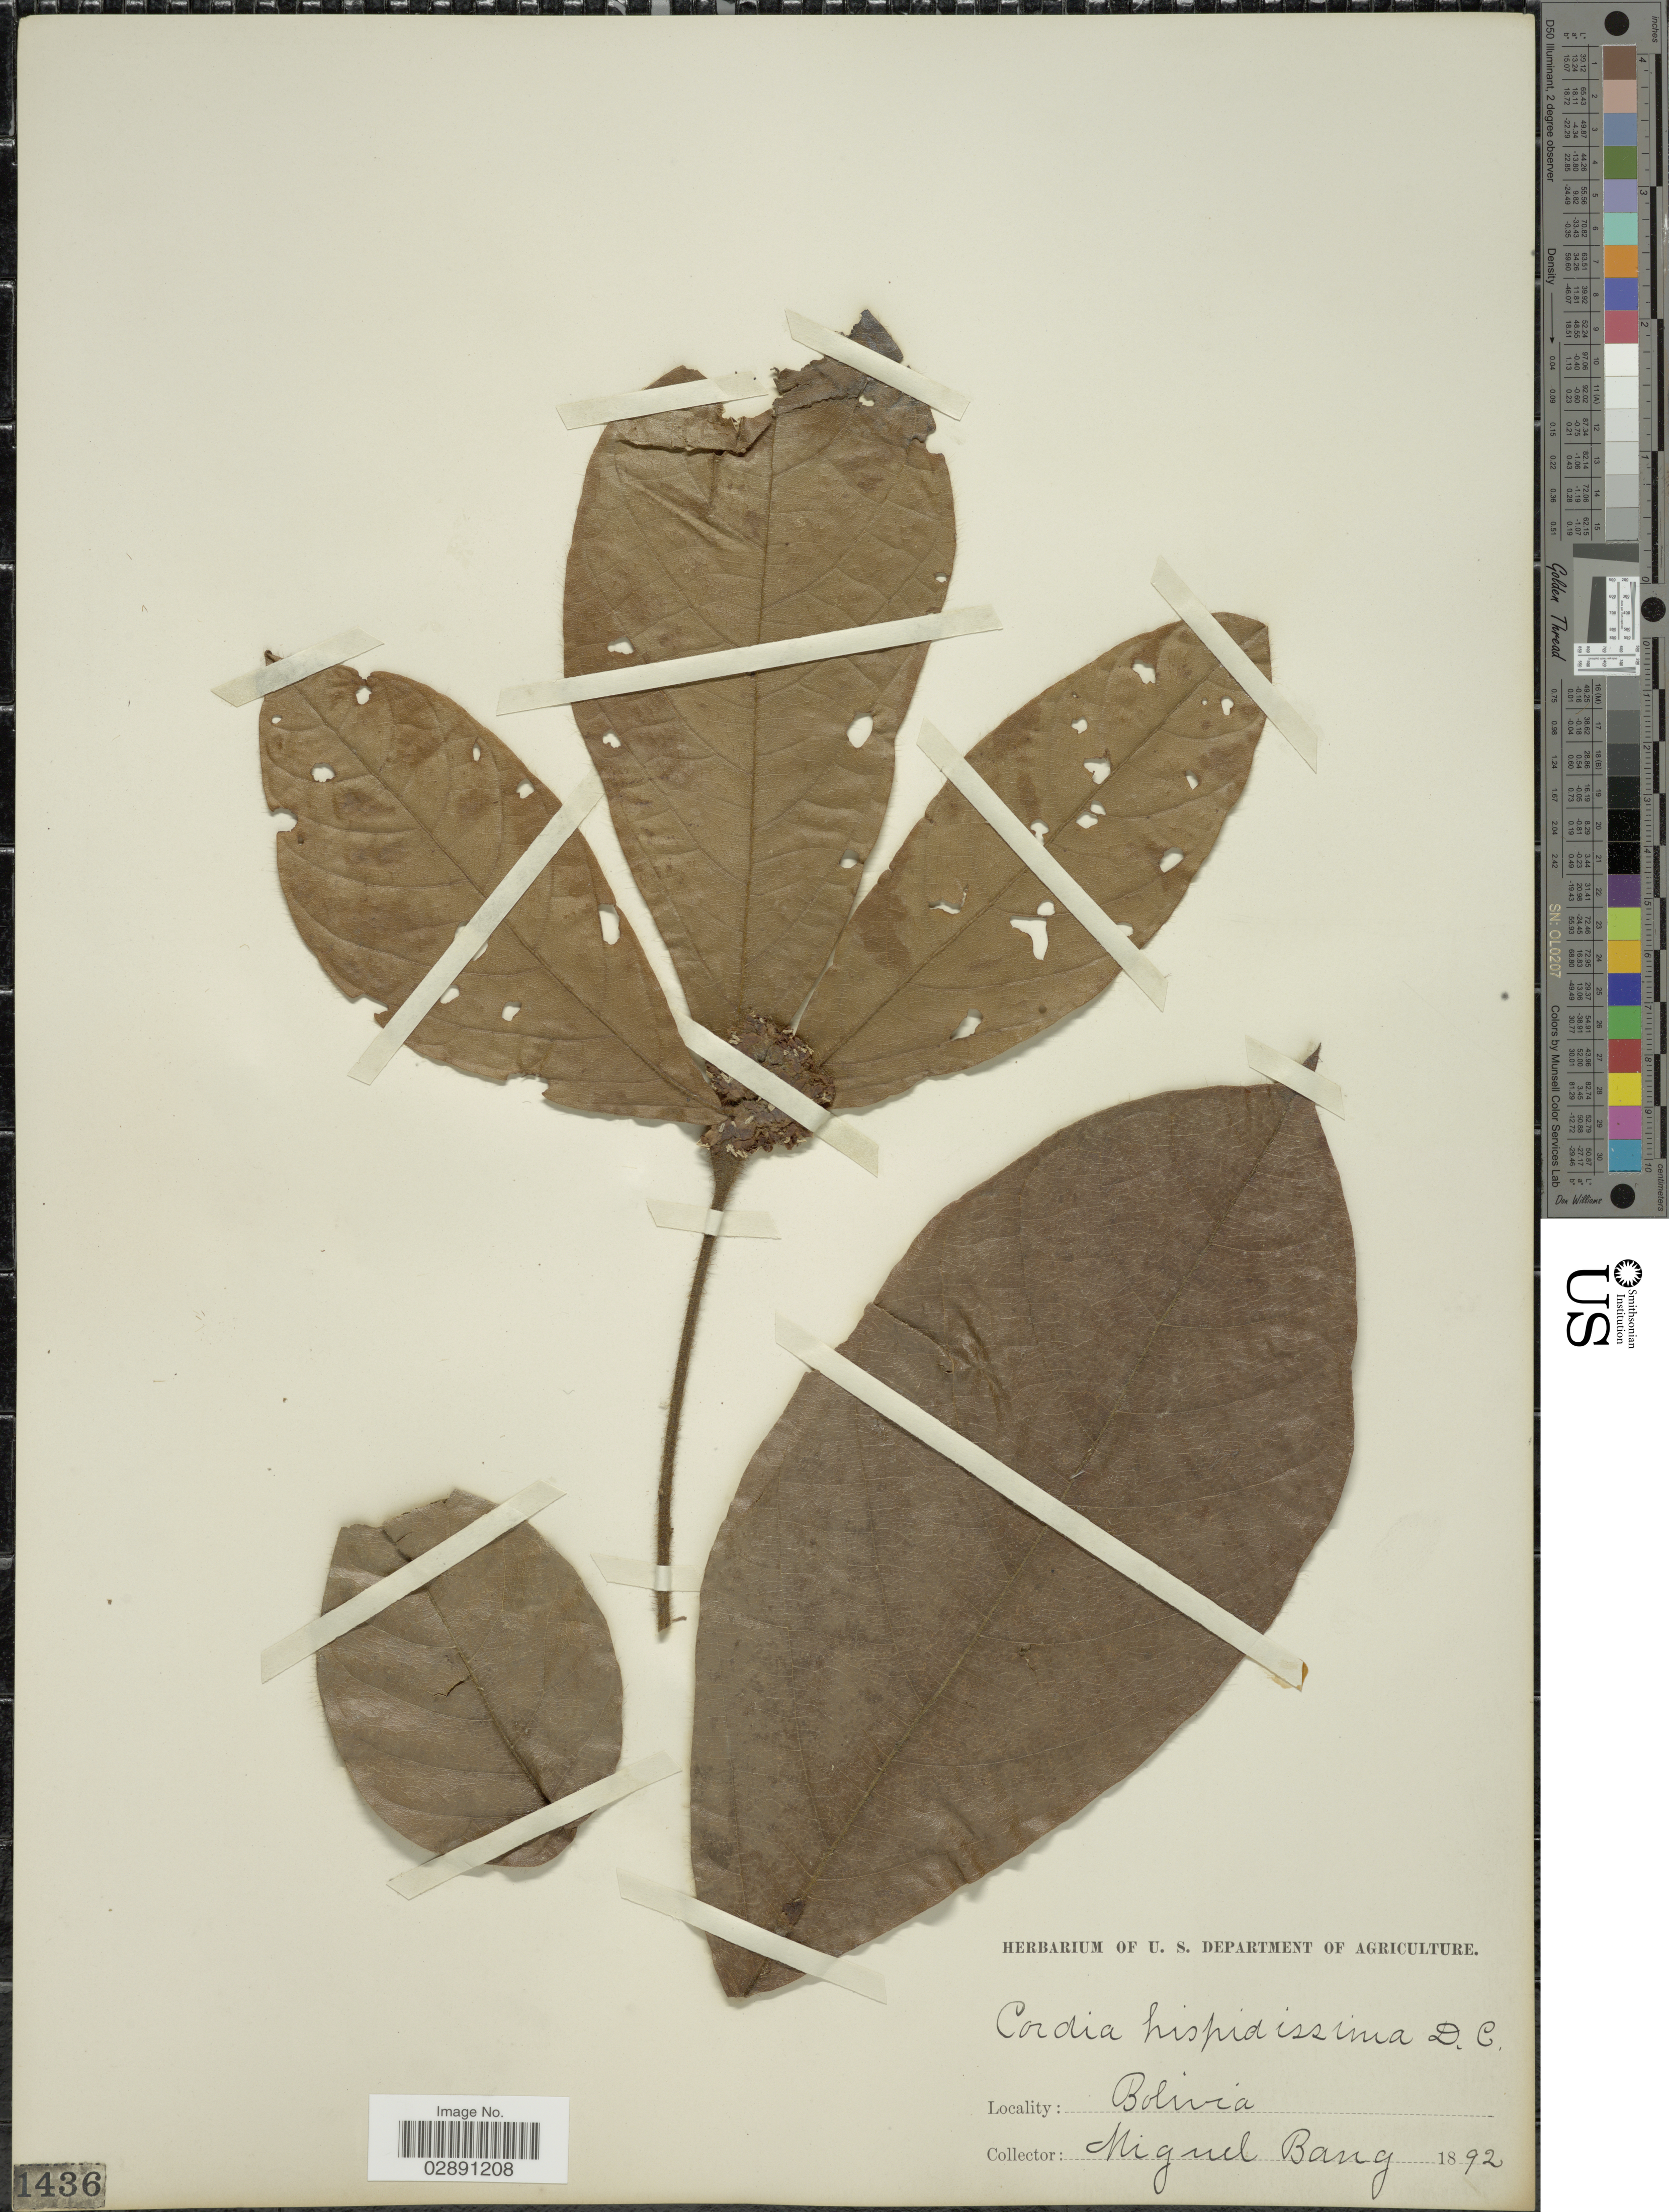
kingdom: Plantae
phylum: Tracheophyta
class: Magnoliopsida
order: Boraginales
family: Cordiaceae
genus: Cordia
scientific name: Cordia nodosa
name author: Lam.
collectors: M. Bang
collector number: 1436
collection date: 1892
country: Bolivia